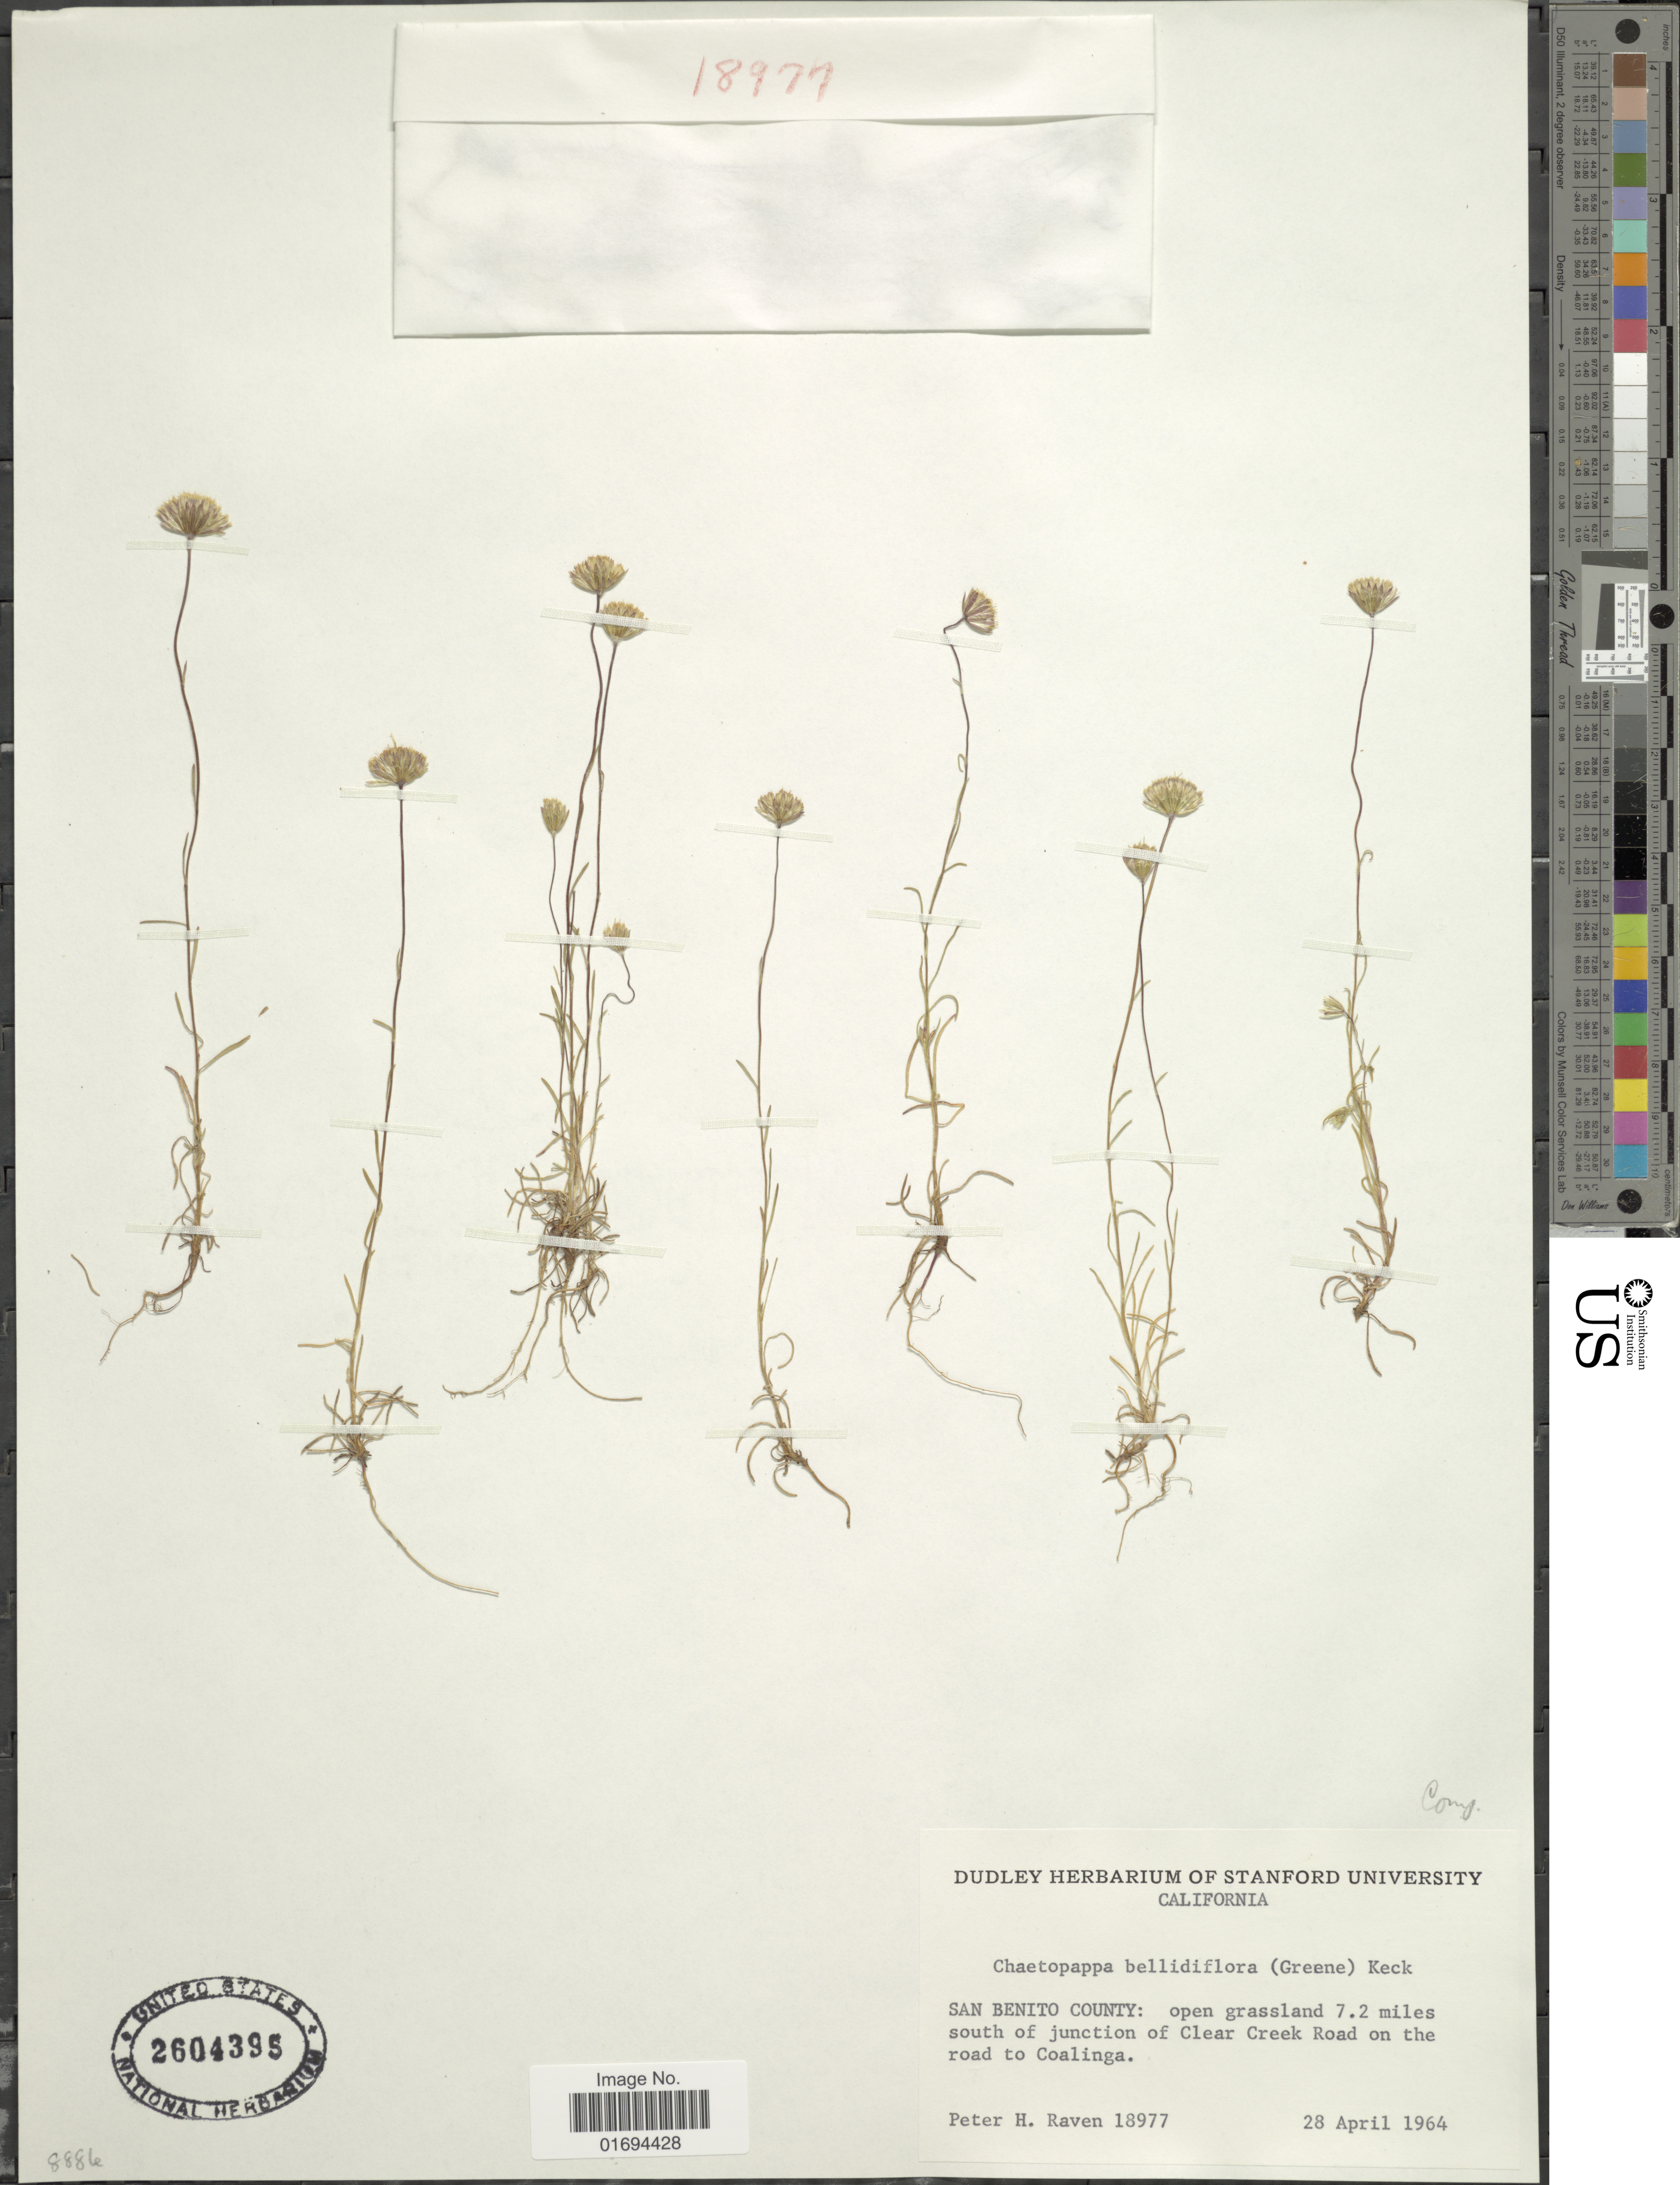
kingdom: Plantae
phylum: Tracheophyta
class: Magnoliopsida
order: Asterales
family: Asteraceae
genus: Chaetopappa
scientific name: Chaetopappa bellidifolia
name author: (A. Gray) Shinners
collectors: P. Raven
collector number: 18977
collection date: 1964-04-28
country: United States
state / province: California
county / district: San Benito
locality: San Benito County: open grassland 7.2 miles south of junction of Clear Creek Road on the road to Coalinga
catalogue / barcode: US 2604395